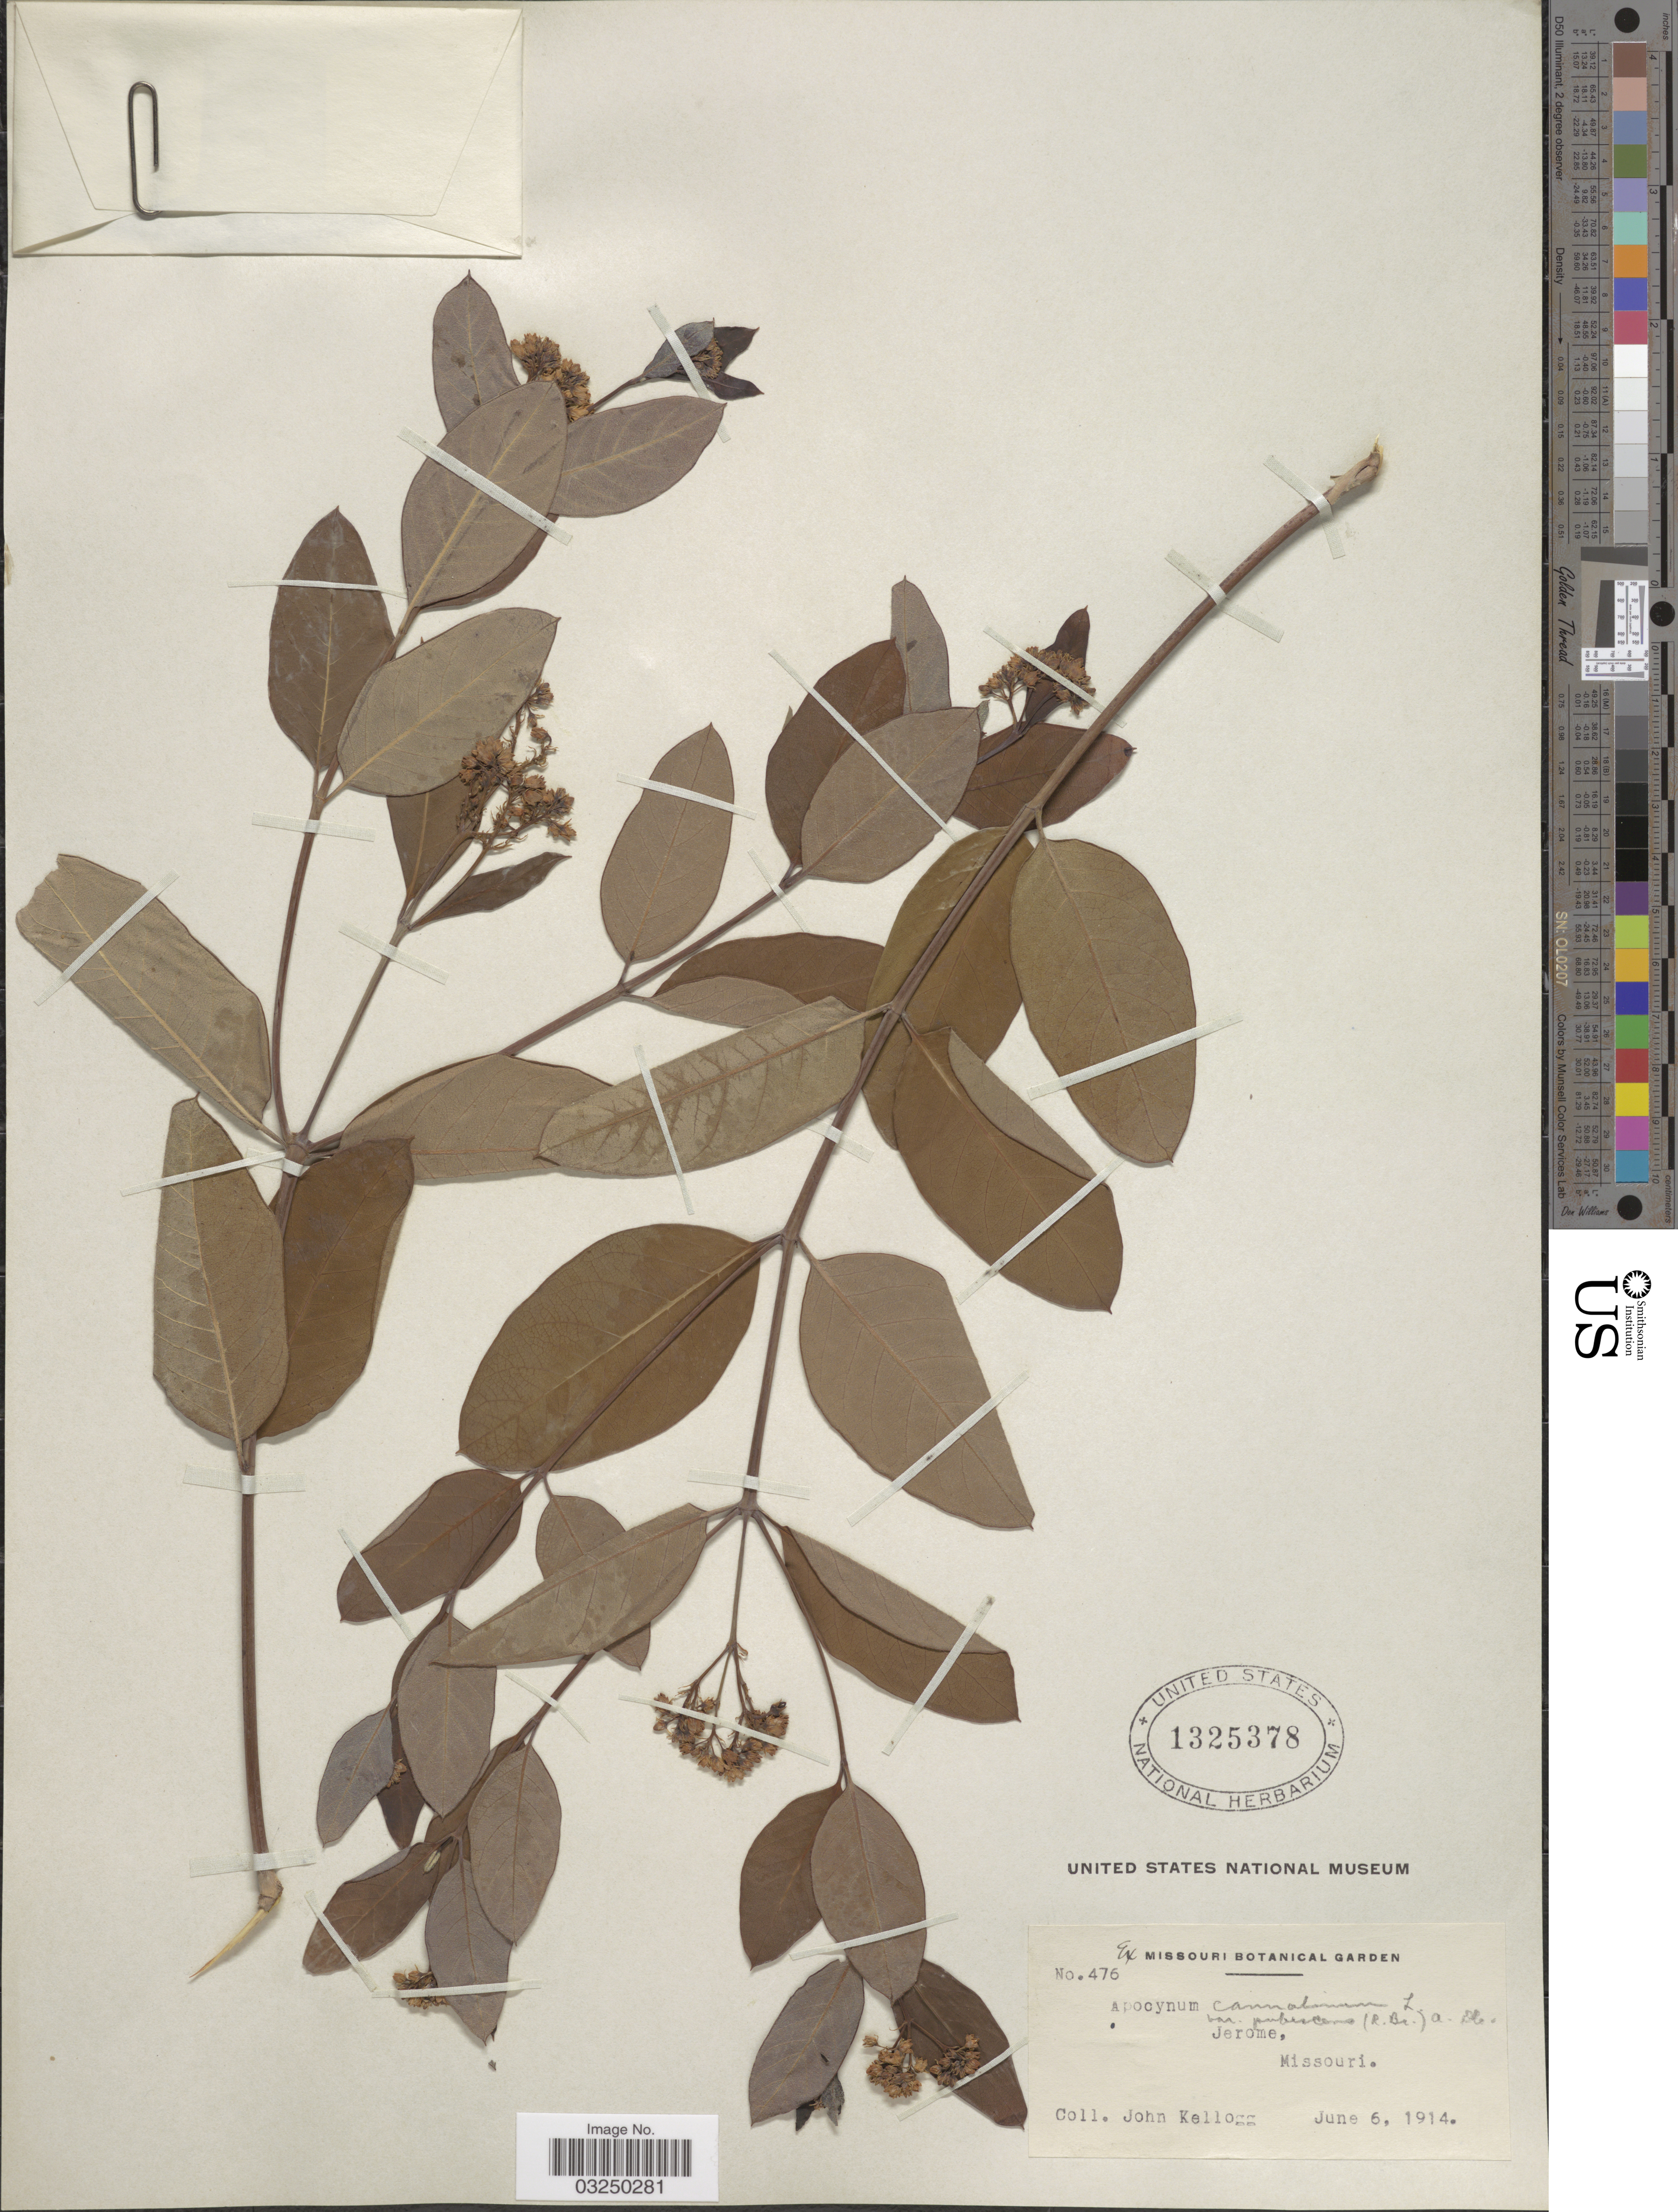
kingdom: Plantae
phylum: Tracheophyta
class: Magnoliopsida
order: Gentianales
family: Apocynaceae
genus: Apocynum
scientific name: Apocynum sp.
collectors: J. H. Kellogg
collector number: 476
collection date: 1914-06-06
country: United States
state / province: Missouri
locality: Jerome.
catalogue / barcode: US 1325378